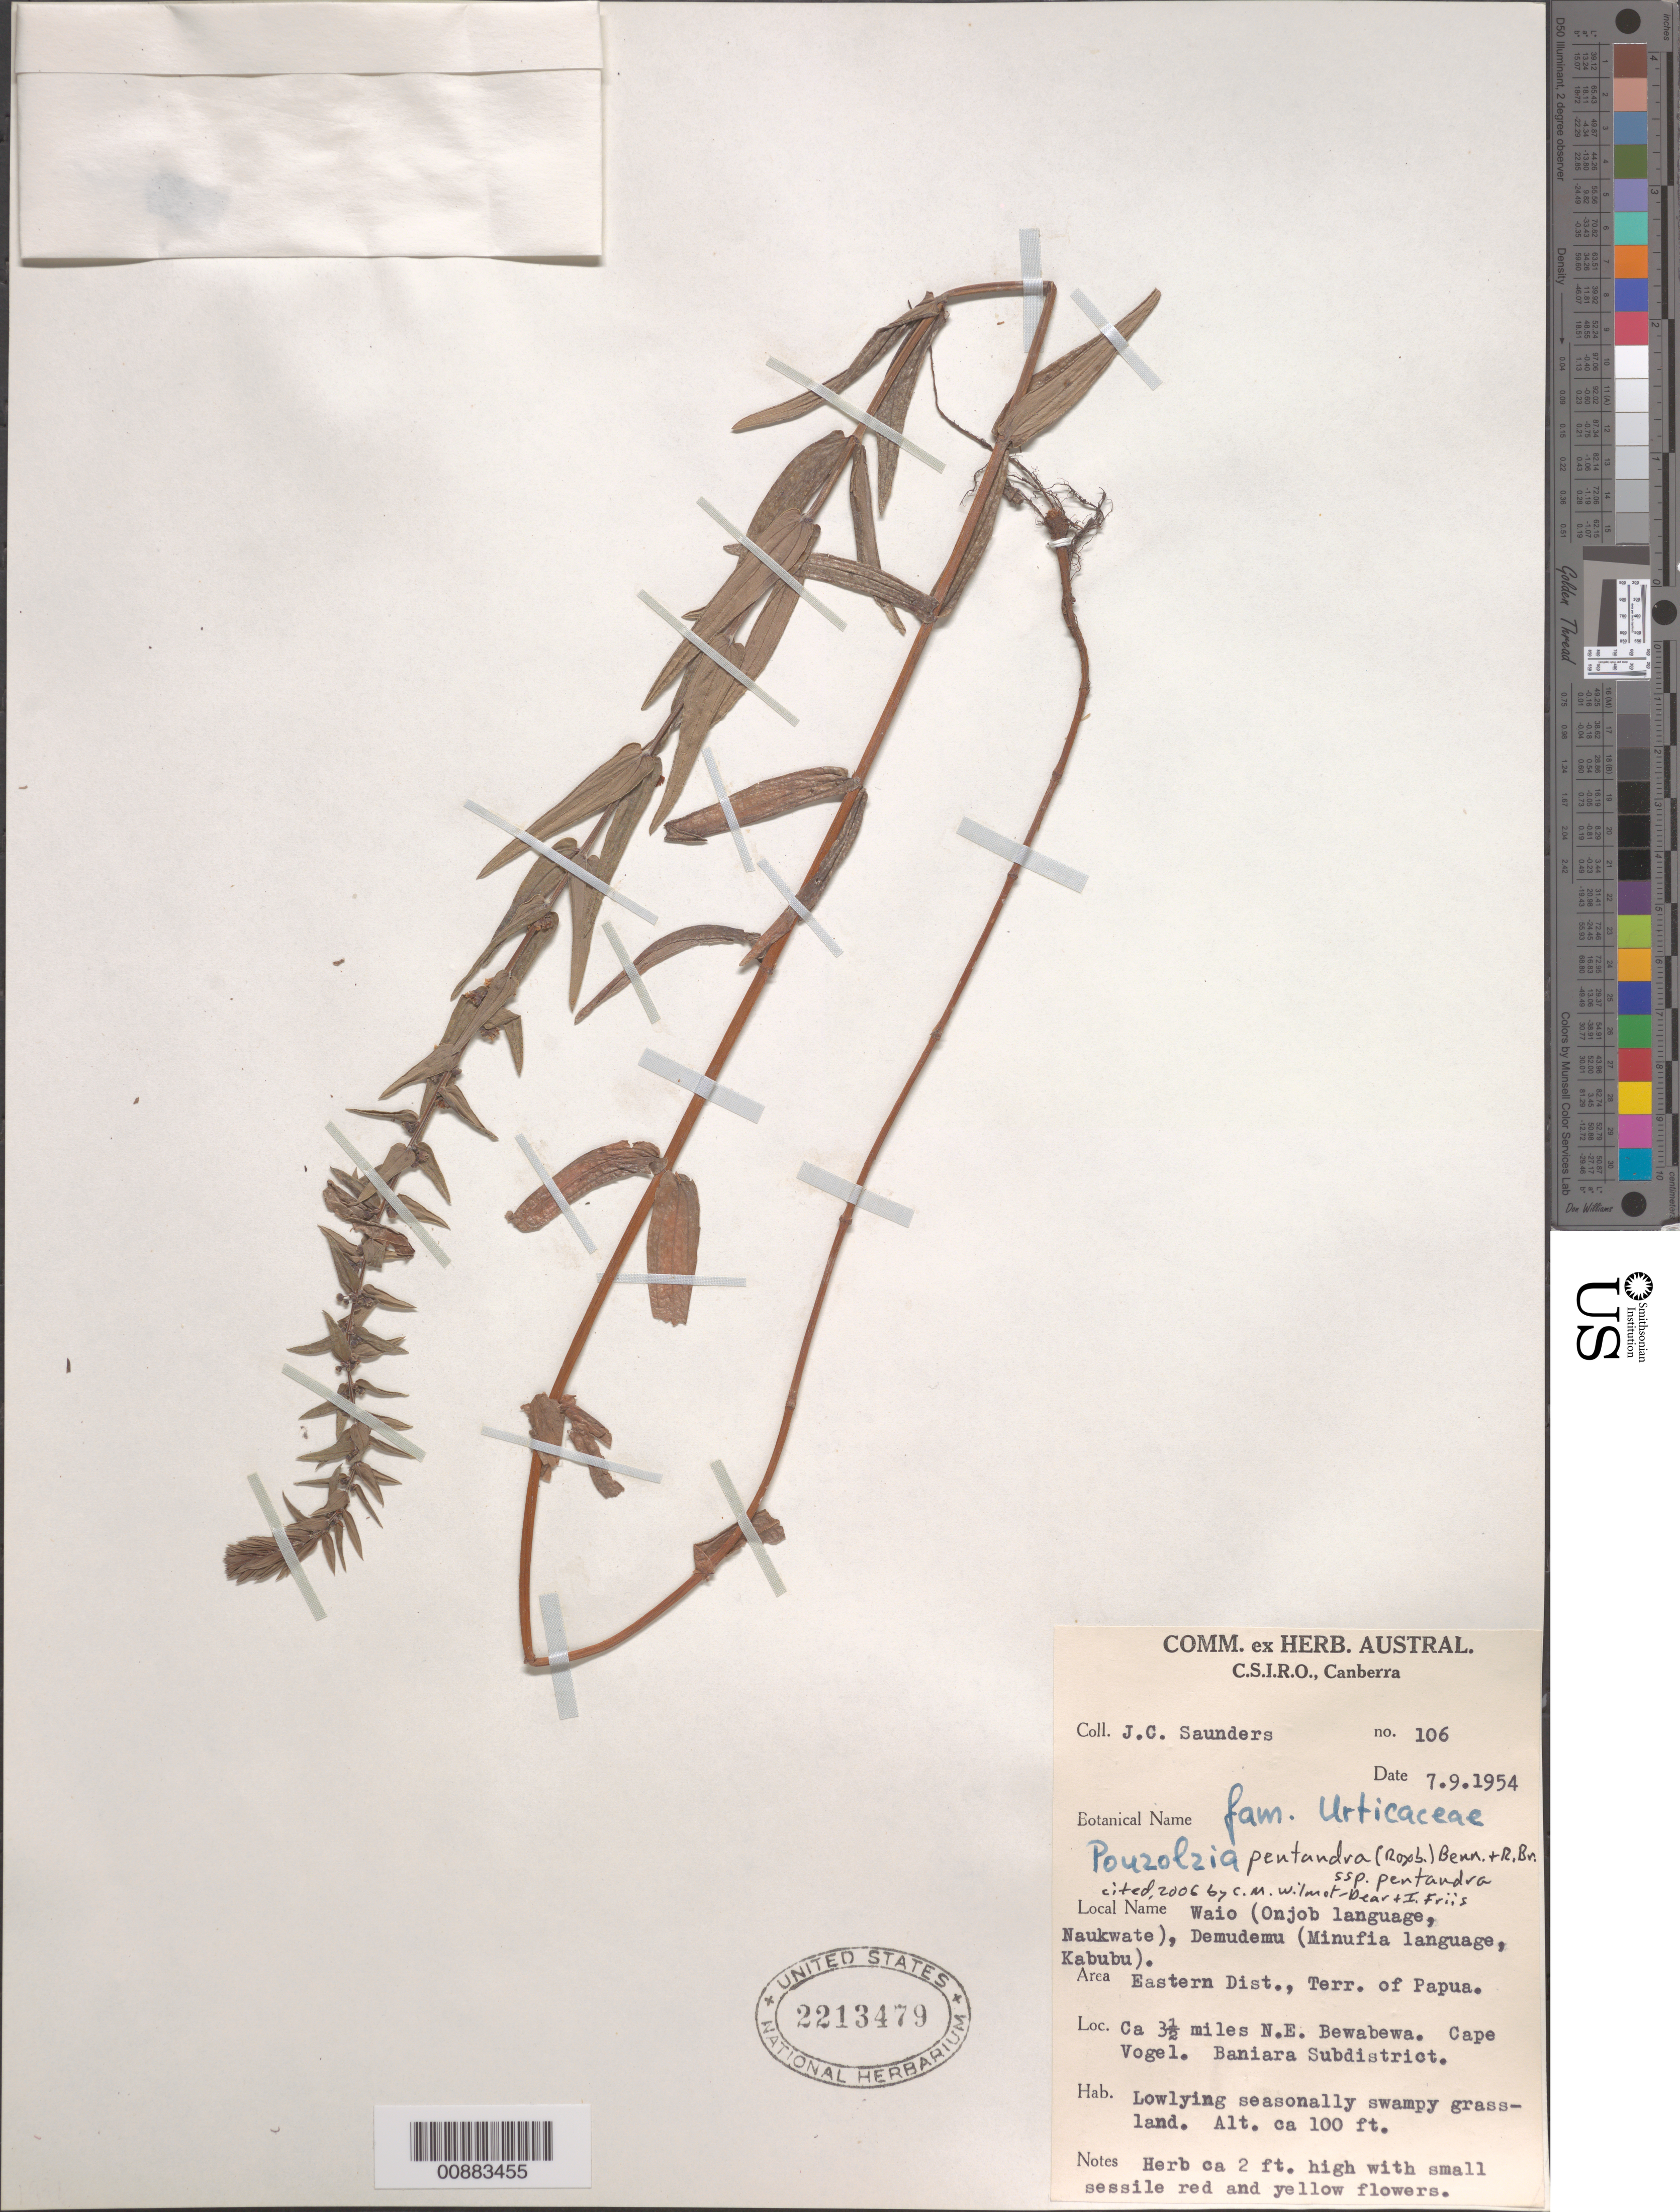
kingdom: Plantae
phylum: Tracheophyta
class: Magnoliopsida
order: Rosales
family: Urticaceae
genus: Gonostegia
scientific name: Gonostegia pentandra var. pentandra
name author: (Roxb.) Miq.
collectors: D. Saunders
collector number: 106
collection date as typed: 07 Sep 1954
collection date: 1954-09-07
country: Papua New Guinea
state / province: Milne Bay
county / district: Baniara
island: New Guinea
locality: Eastern District, territory of Papua. Ca. 3.5 miles NE of Bewabewa. Cape Vogel. Baniara Subdistrict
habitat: lowlying seasonally swampy grassland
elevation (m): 30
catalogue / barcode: US 2213479